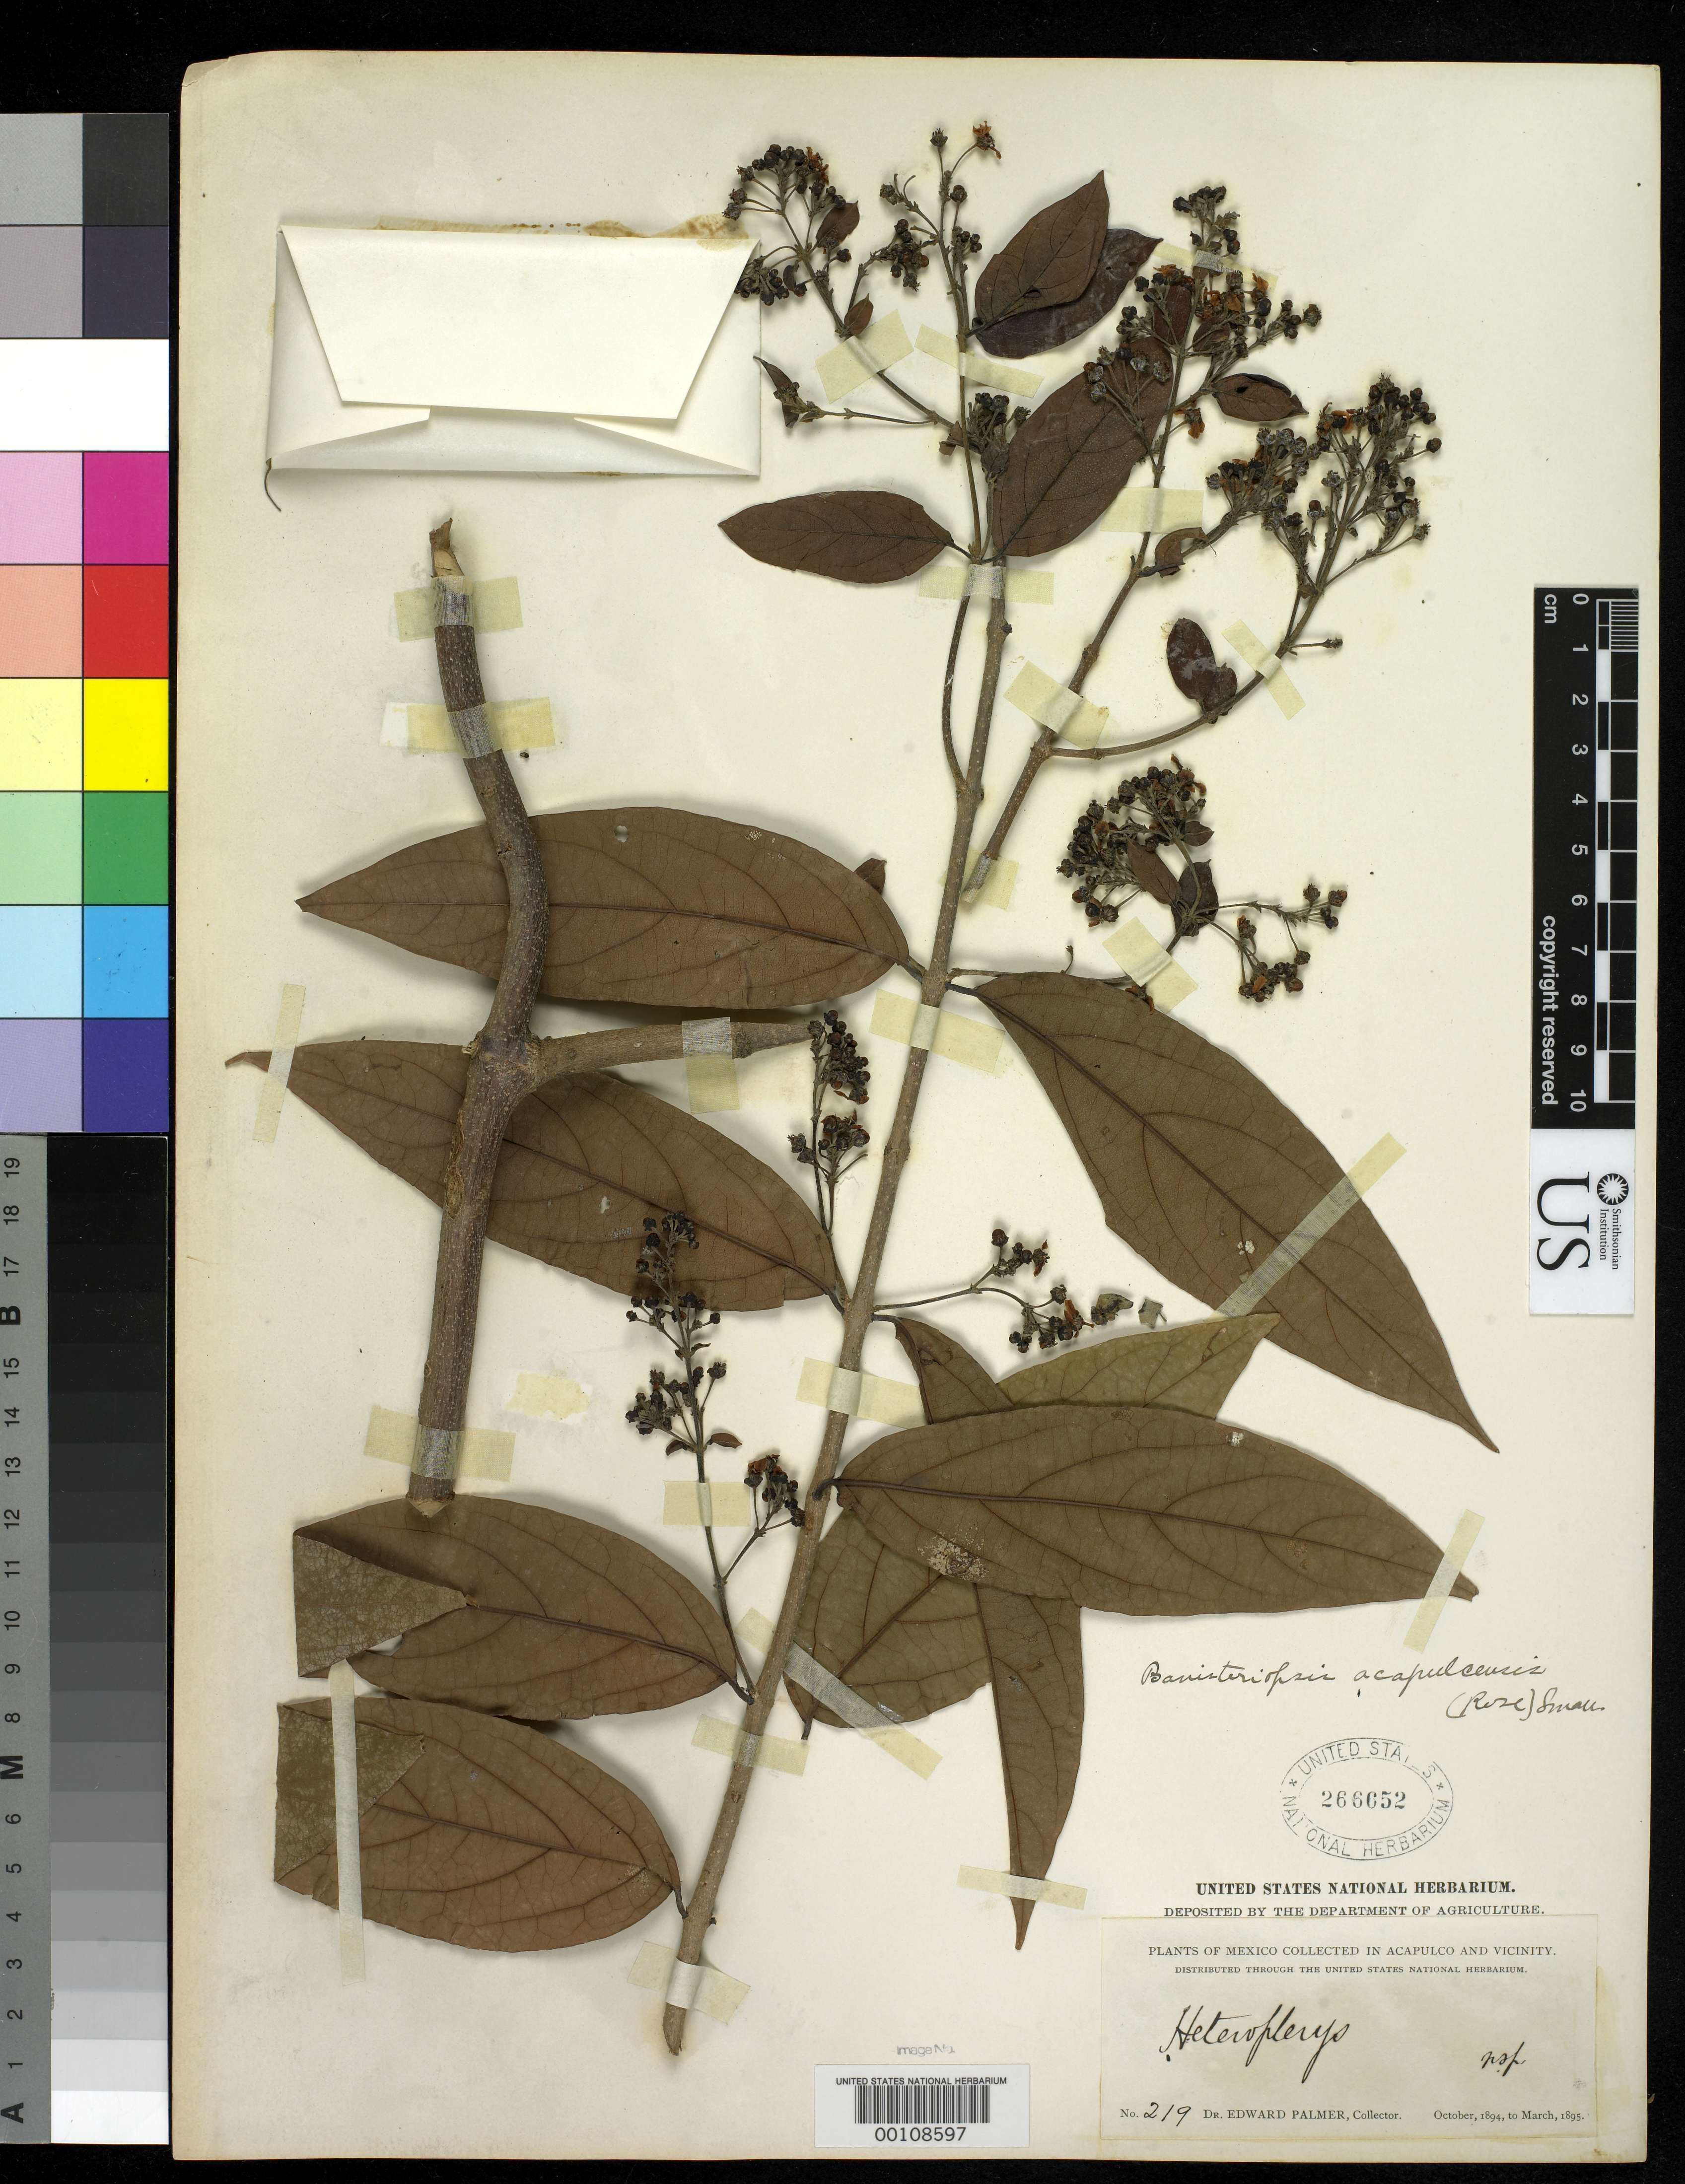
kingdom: Plantae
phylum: Tracheophyta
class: Magnoliopsida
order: Malpighiales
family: Malpighiaceae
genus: Heteropterys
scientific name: Heteropterys acapulcensis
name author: Rose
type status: Holotype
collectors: E. Palmer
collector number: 219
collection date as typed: Dec 1894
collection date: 1894-12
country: Mexico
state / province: Guerrero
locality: Near Acapulco.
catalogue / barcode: US 266652